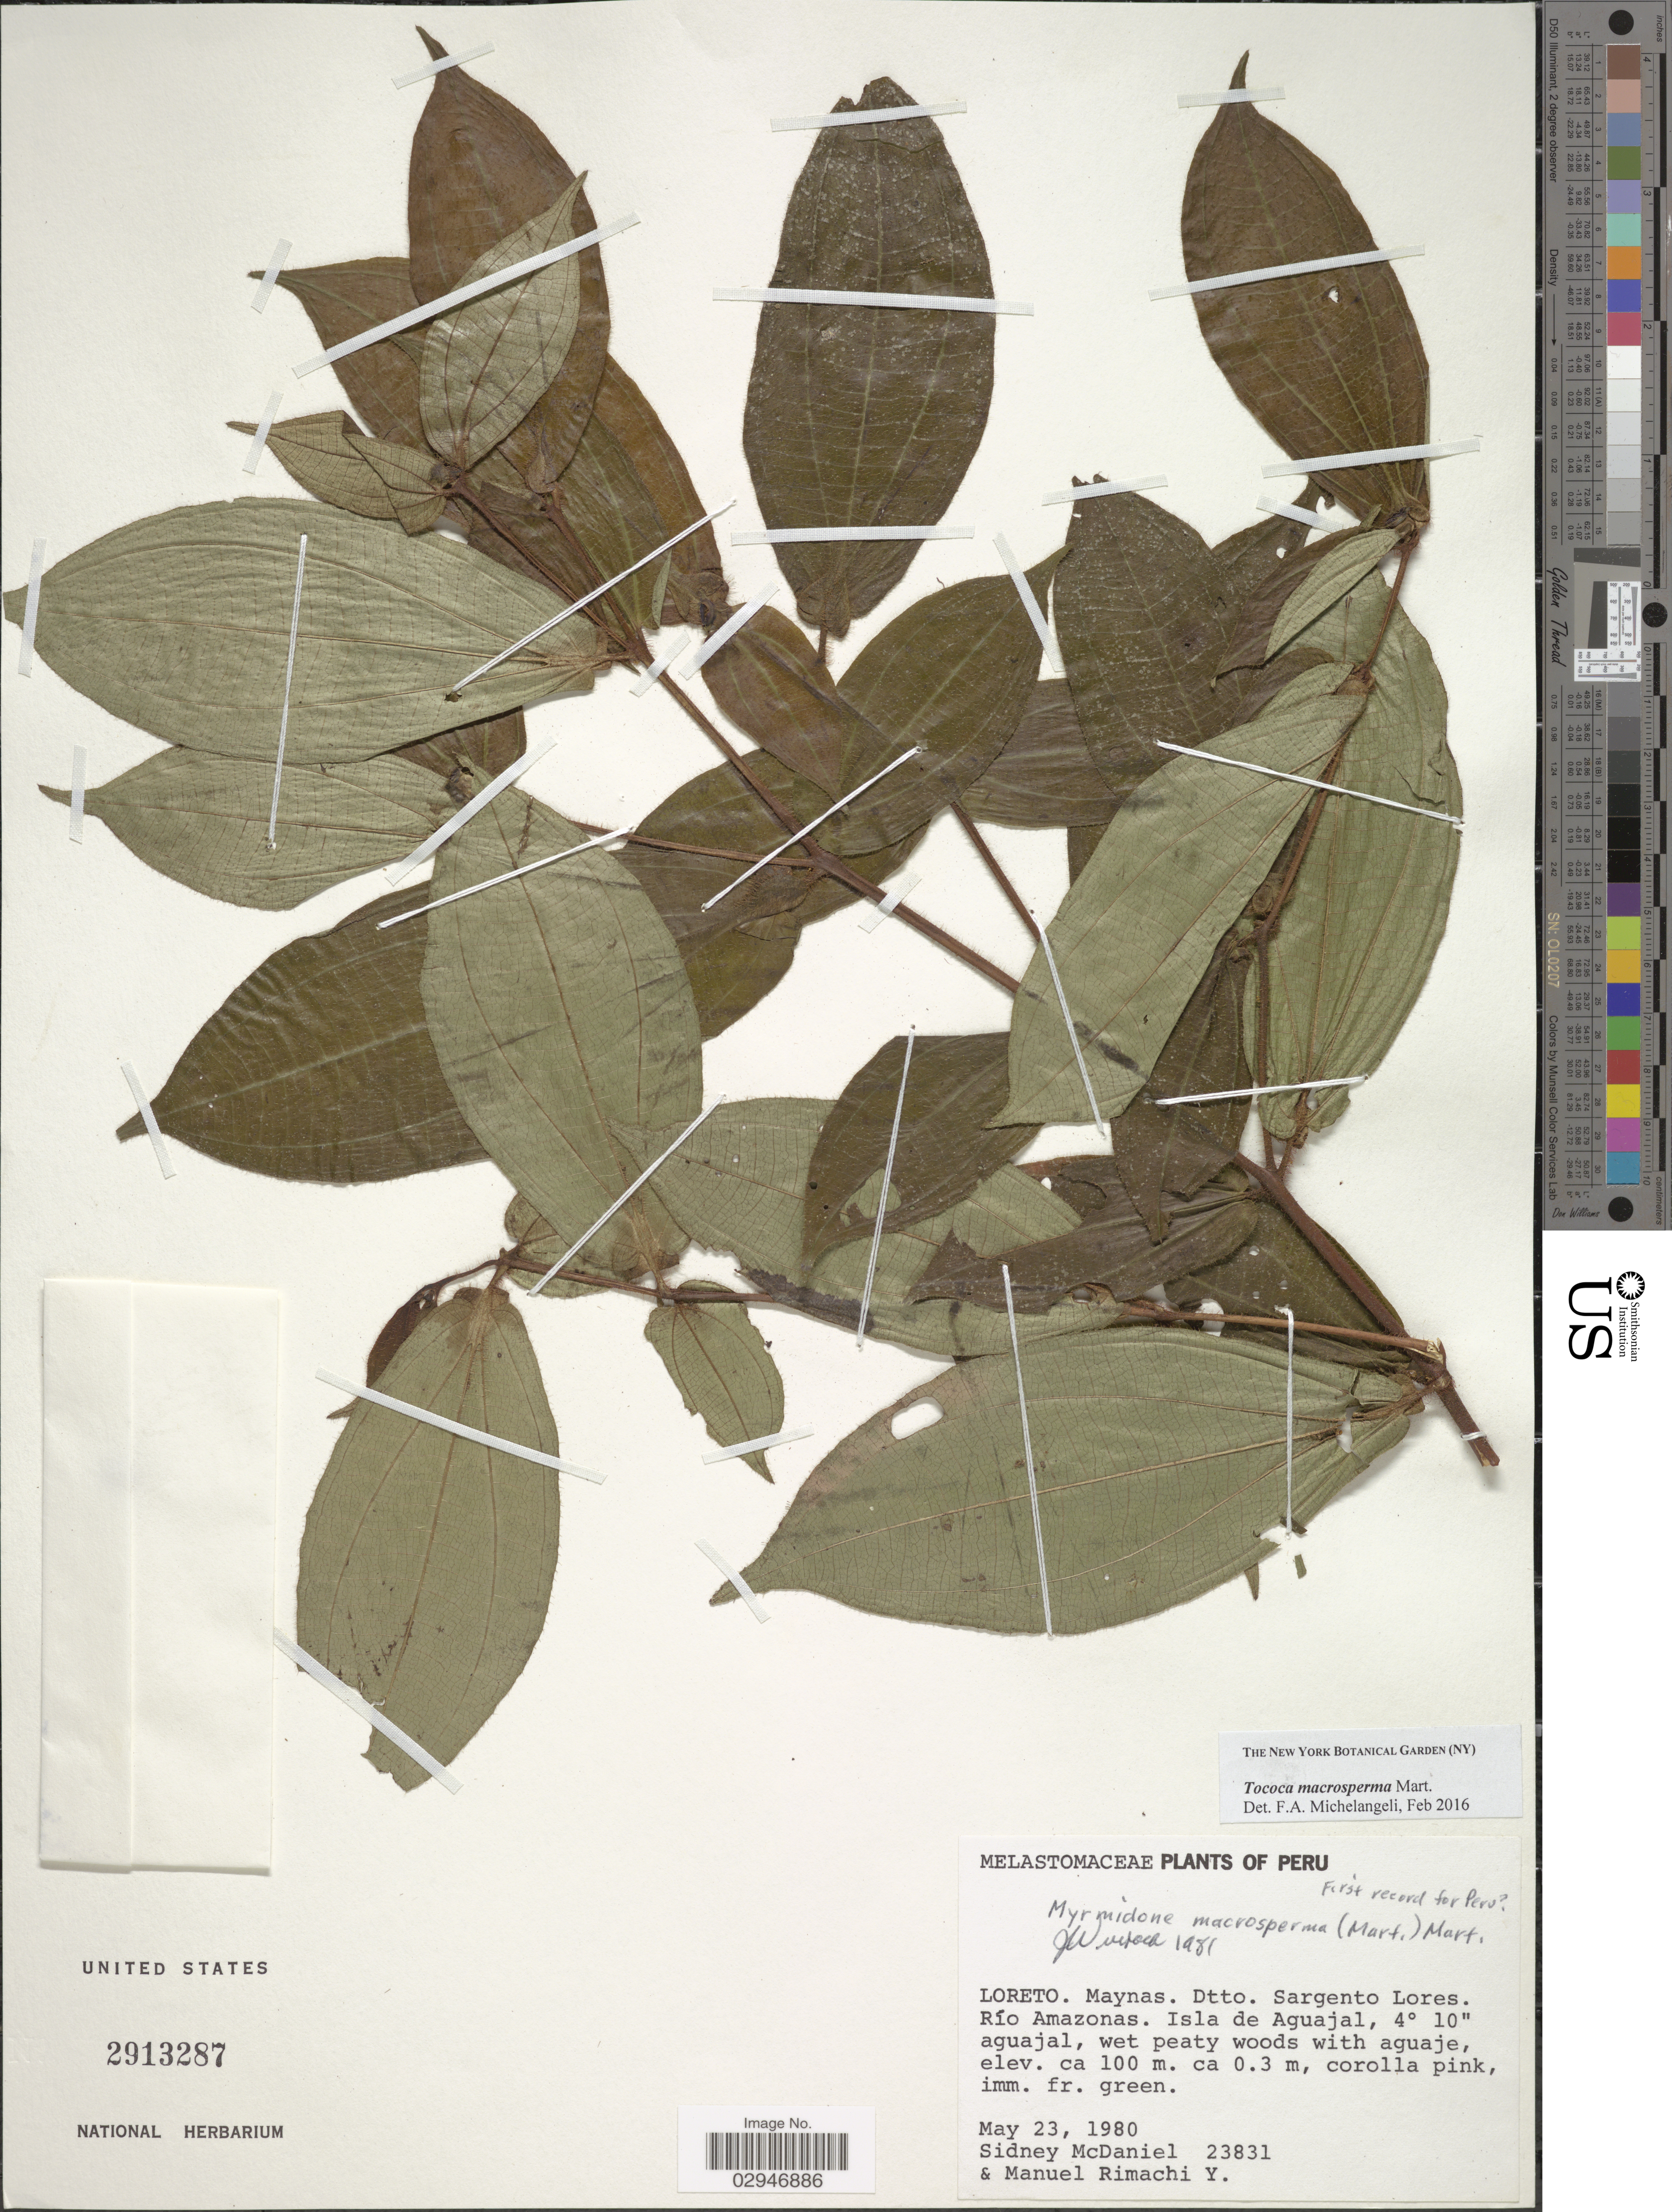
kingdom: Plantae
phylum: Tracheophyta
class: Magnoliopsida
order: Myrtales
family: Melastomataceae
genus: Tococa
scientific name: Tococa macrosperma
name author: Mart.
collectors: S. McDaniel & M. Rimachi Y.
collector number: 23831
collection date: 1980-05-23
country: Peru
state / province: Loreto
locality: Maynas. Dtto. Sargento Lores. Río Amazonas. Isla de Aguajal.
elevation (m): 100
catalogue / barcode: US 2913287